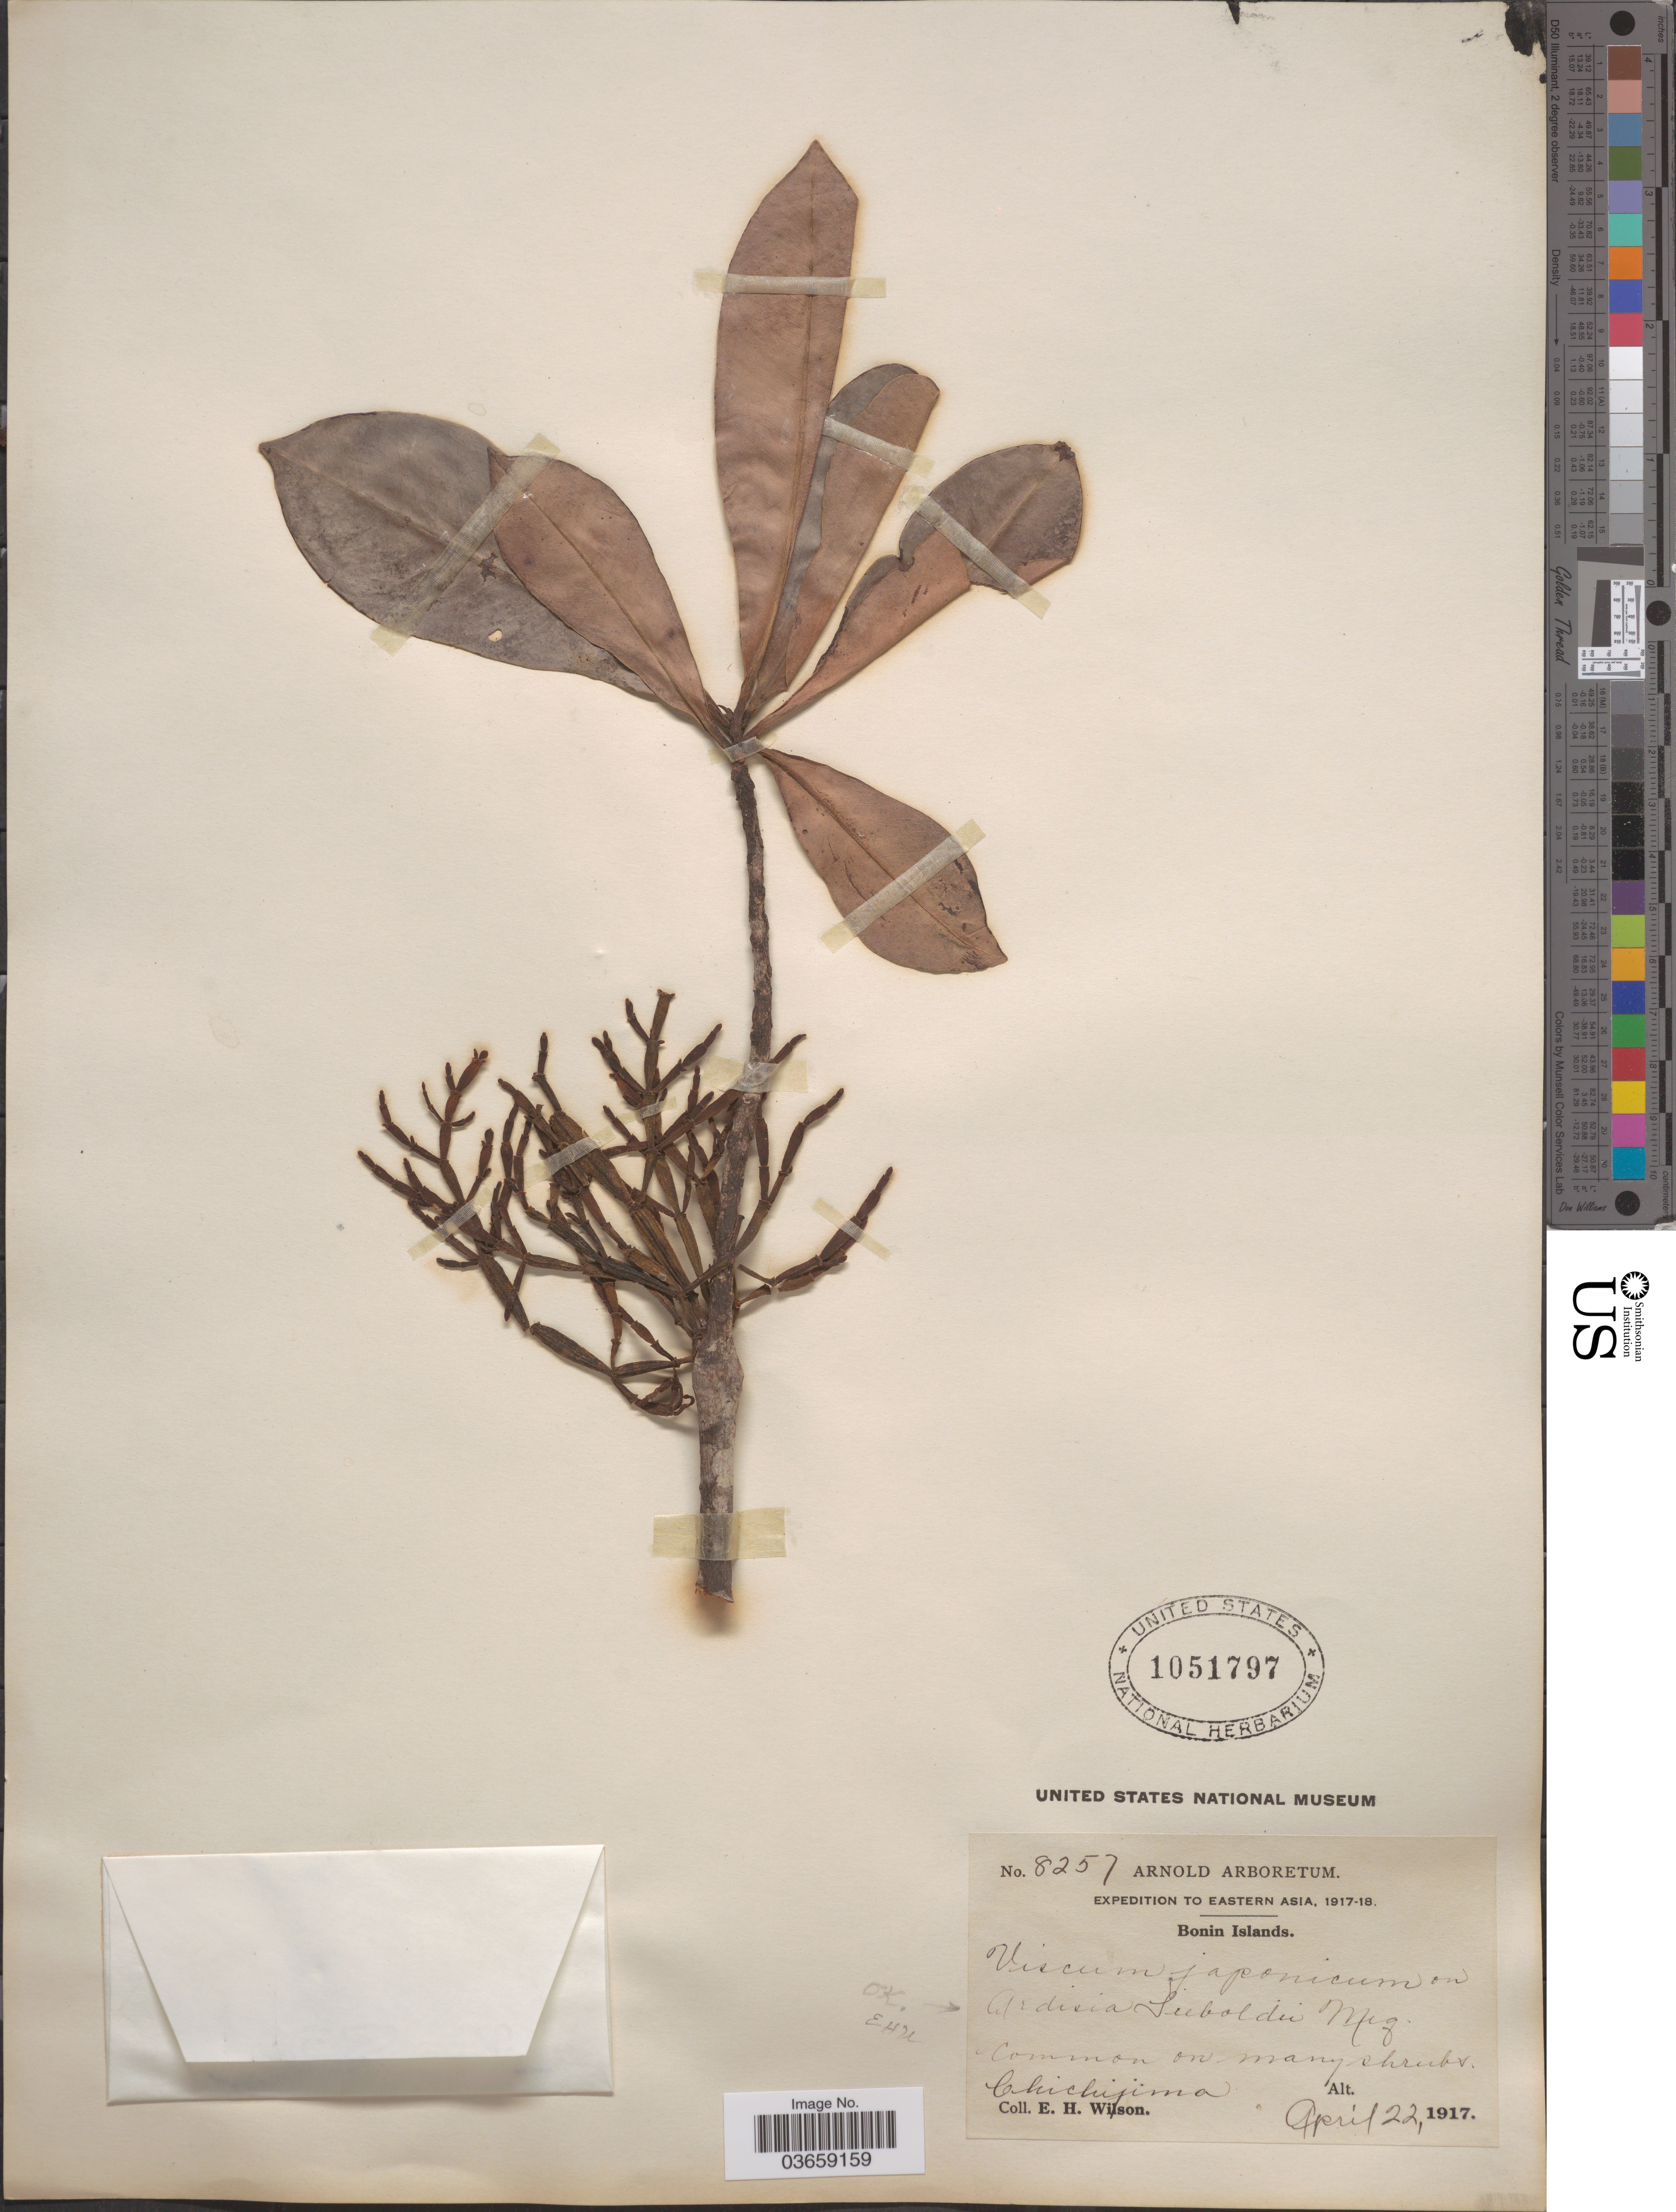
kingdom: Plantae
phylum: Tracheophyta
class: Magnoliopsida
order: Santalales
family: Viscaceae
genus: Viscum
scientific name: Viscum japonicum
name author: Thunb.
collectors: E. Wilson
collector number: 8257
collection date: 1917-04-22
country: Japan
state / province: Tokyo, Federal City of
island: Bonin Islands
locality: Eastern Asia. Bonin Islands. Chichijima.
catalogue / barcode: US 1051797